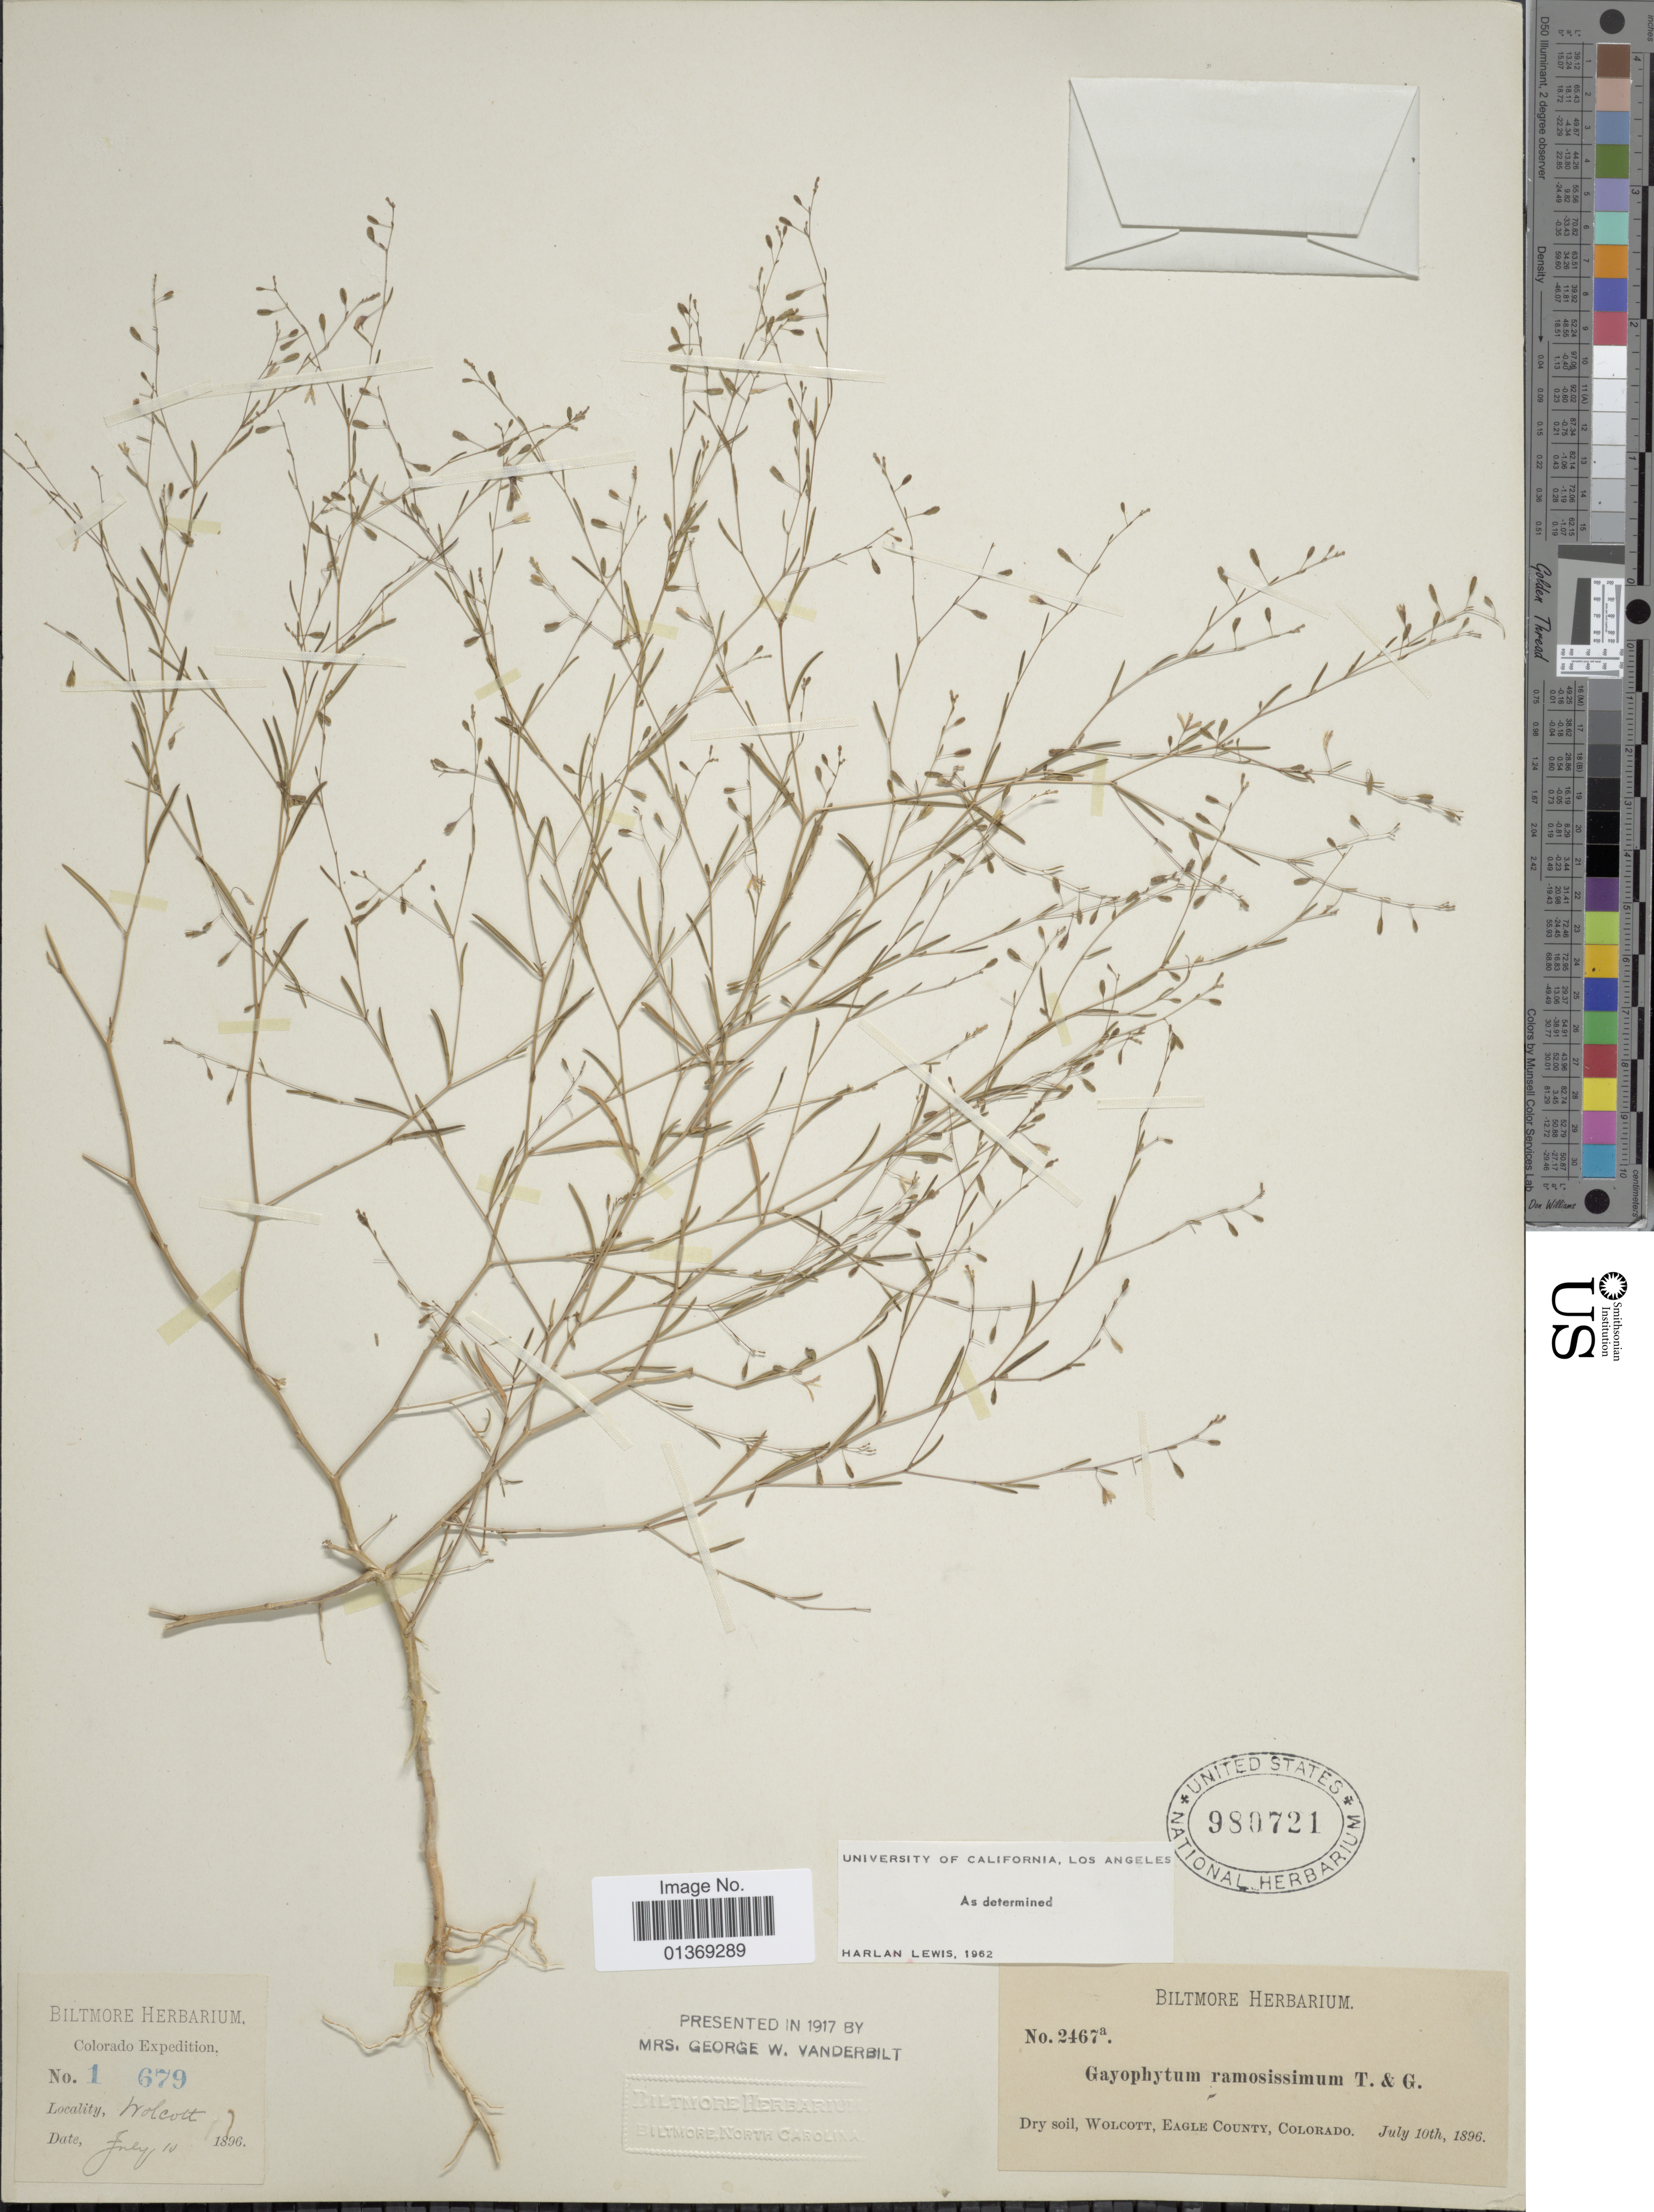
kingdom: Plantae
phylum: Tracheophyta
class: Magnoliopsida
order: Myrtales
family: Onagraceae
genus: Gayophytum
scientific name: Gayophytum ramosissimum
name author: Torr. & A. Gray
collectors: ex herb. Biltmore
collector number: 2467a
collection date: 1896-07-10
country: United States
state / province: Colorado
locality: Wolcott, Eagle County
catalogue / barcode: US 980721